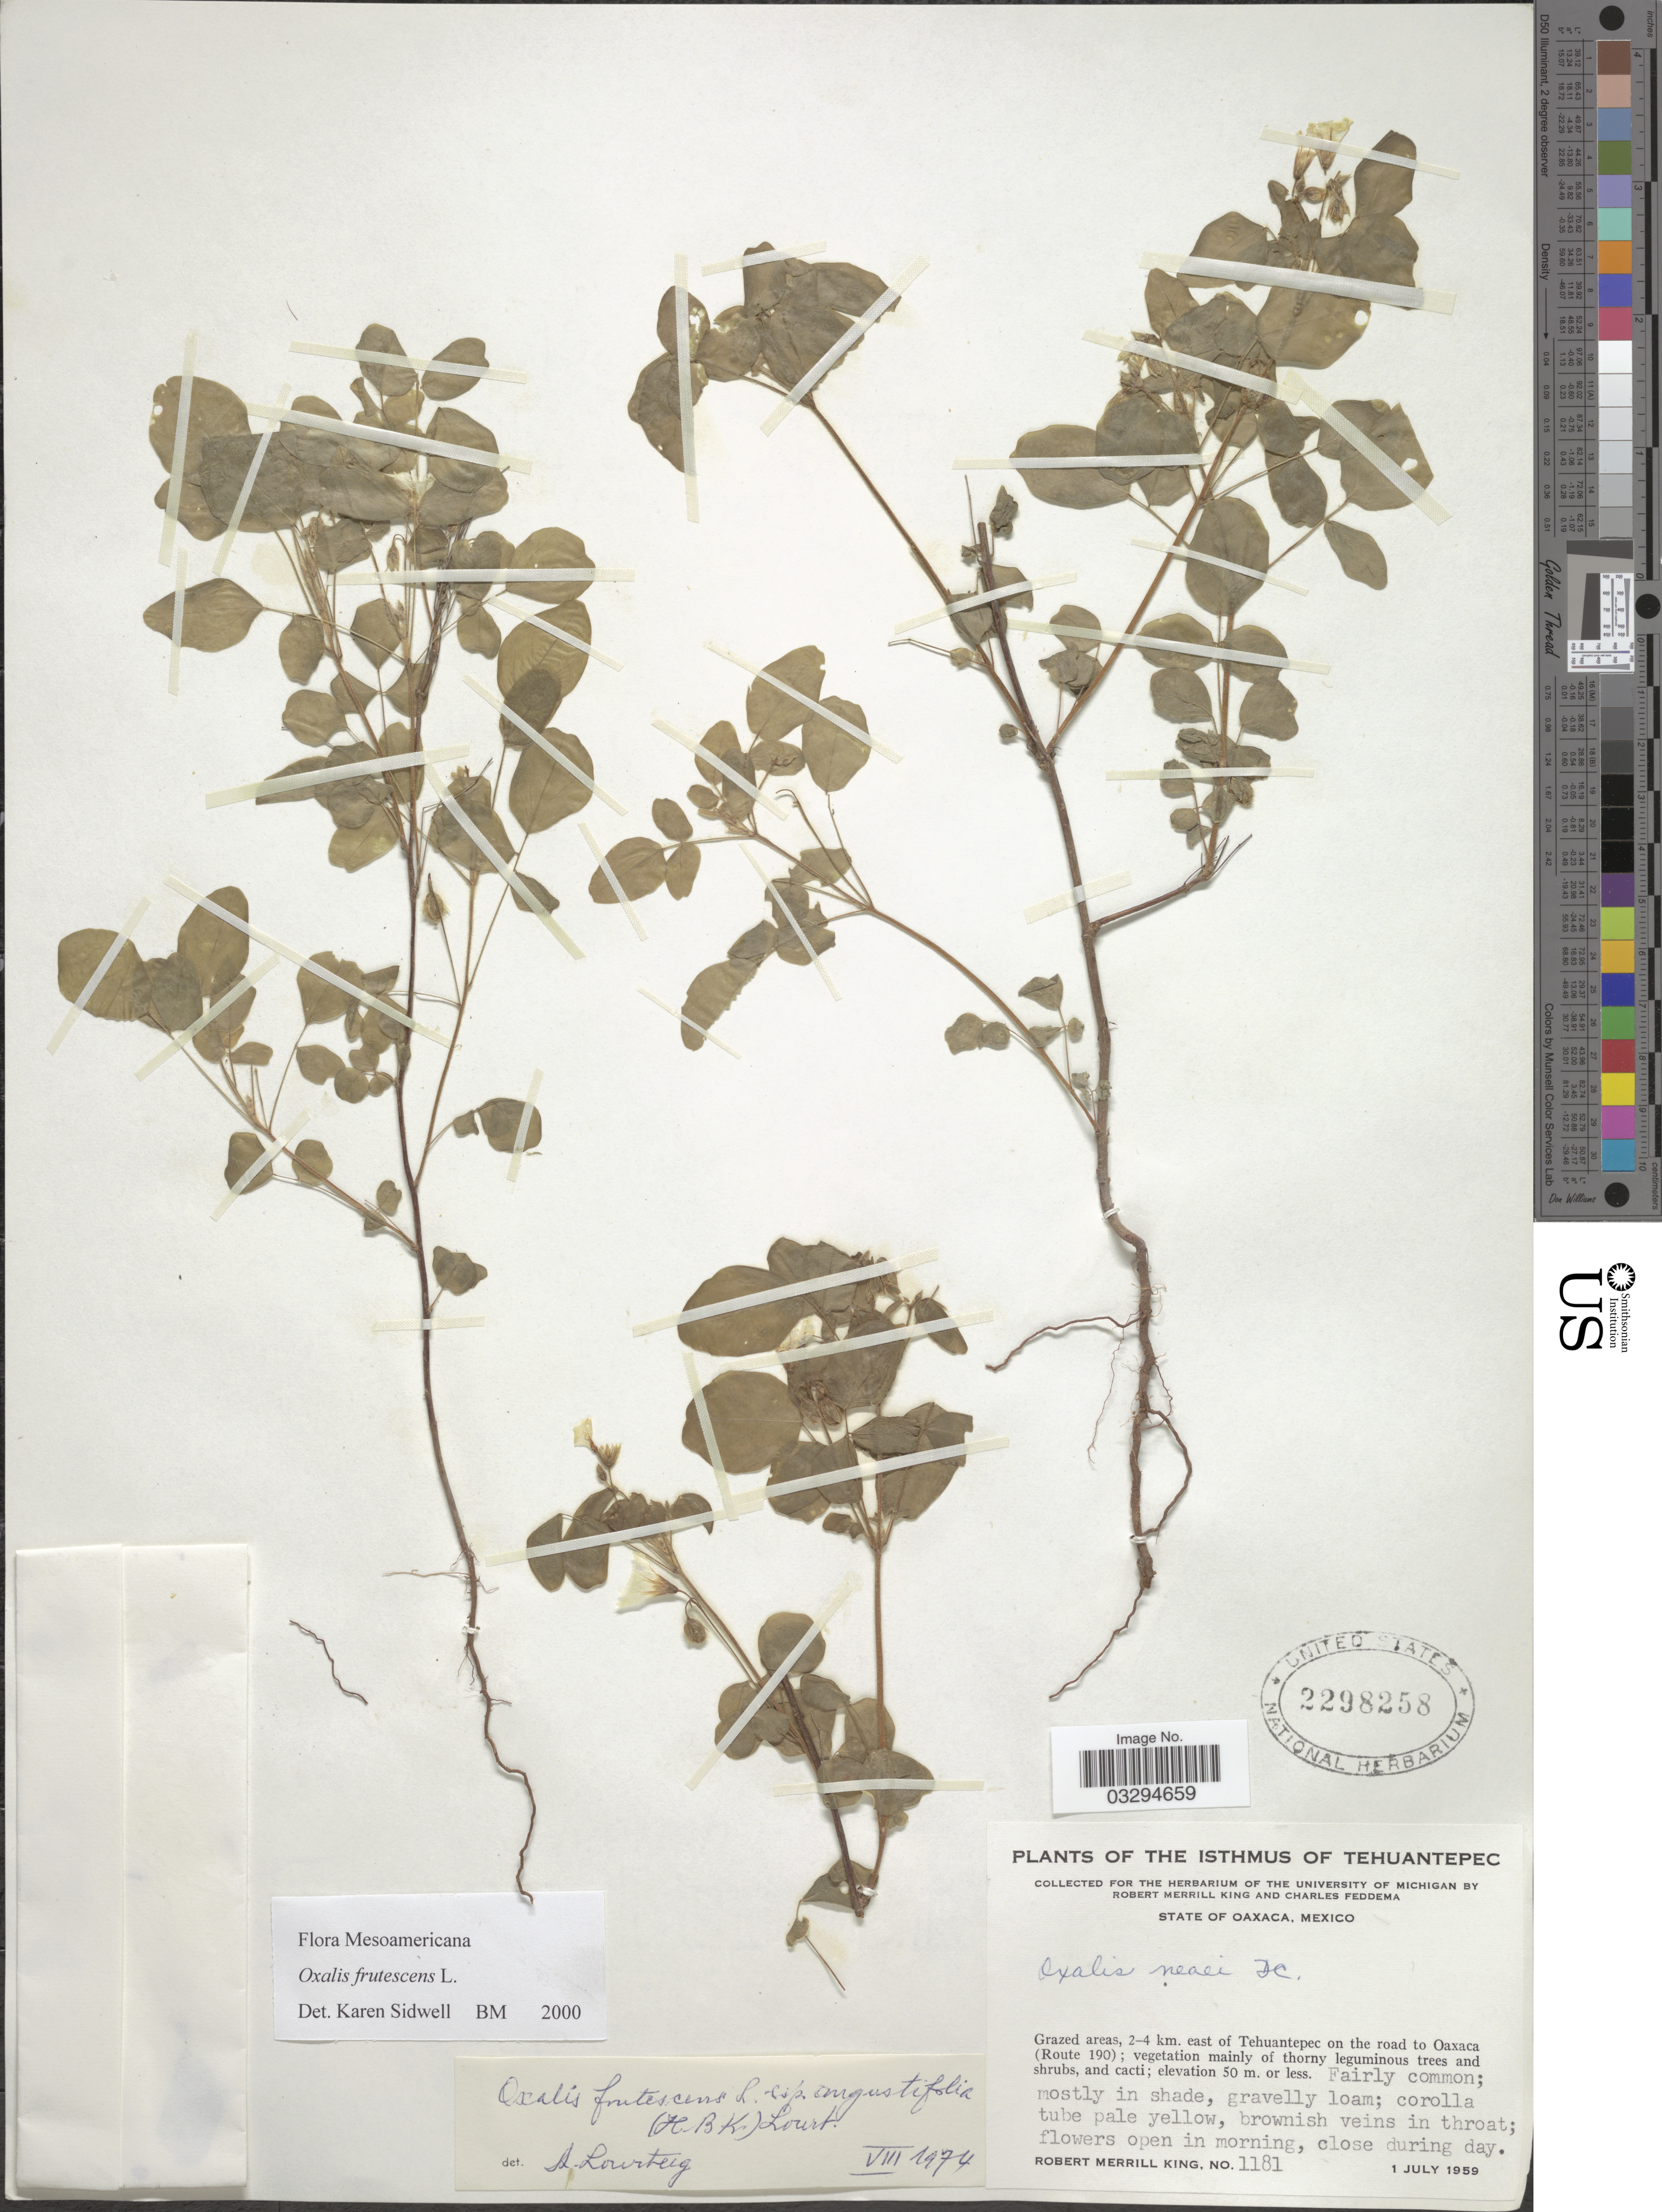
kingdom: Plantae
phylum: Tracheophyta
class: Magnoliopsida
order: Oxalidales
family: Oxalidaceae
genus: Oxalis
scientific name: Oxalis frutescens subsp. angustifolia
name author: (Kunth) Lourteig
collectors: R. M. King & C. Feddema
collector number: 1181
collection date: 1959-07-01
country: Mexico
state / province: Oaxaca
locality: Isthmus of Tehuantepec. 2-4 km. east of Tehuantepec on the road to Oaxaca (Route 190).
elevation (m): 50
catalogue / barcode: US 2298258